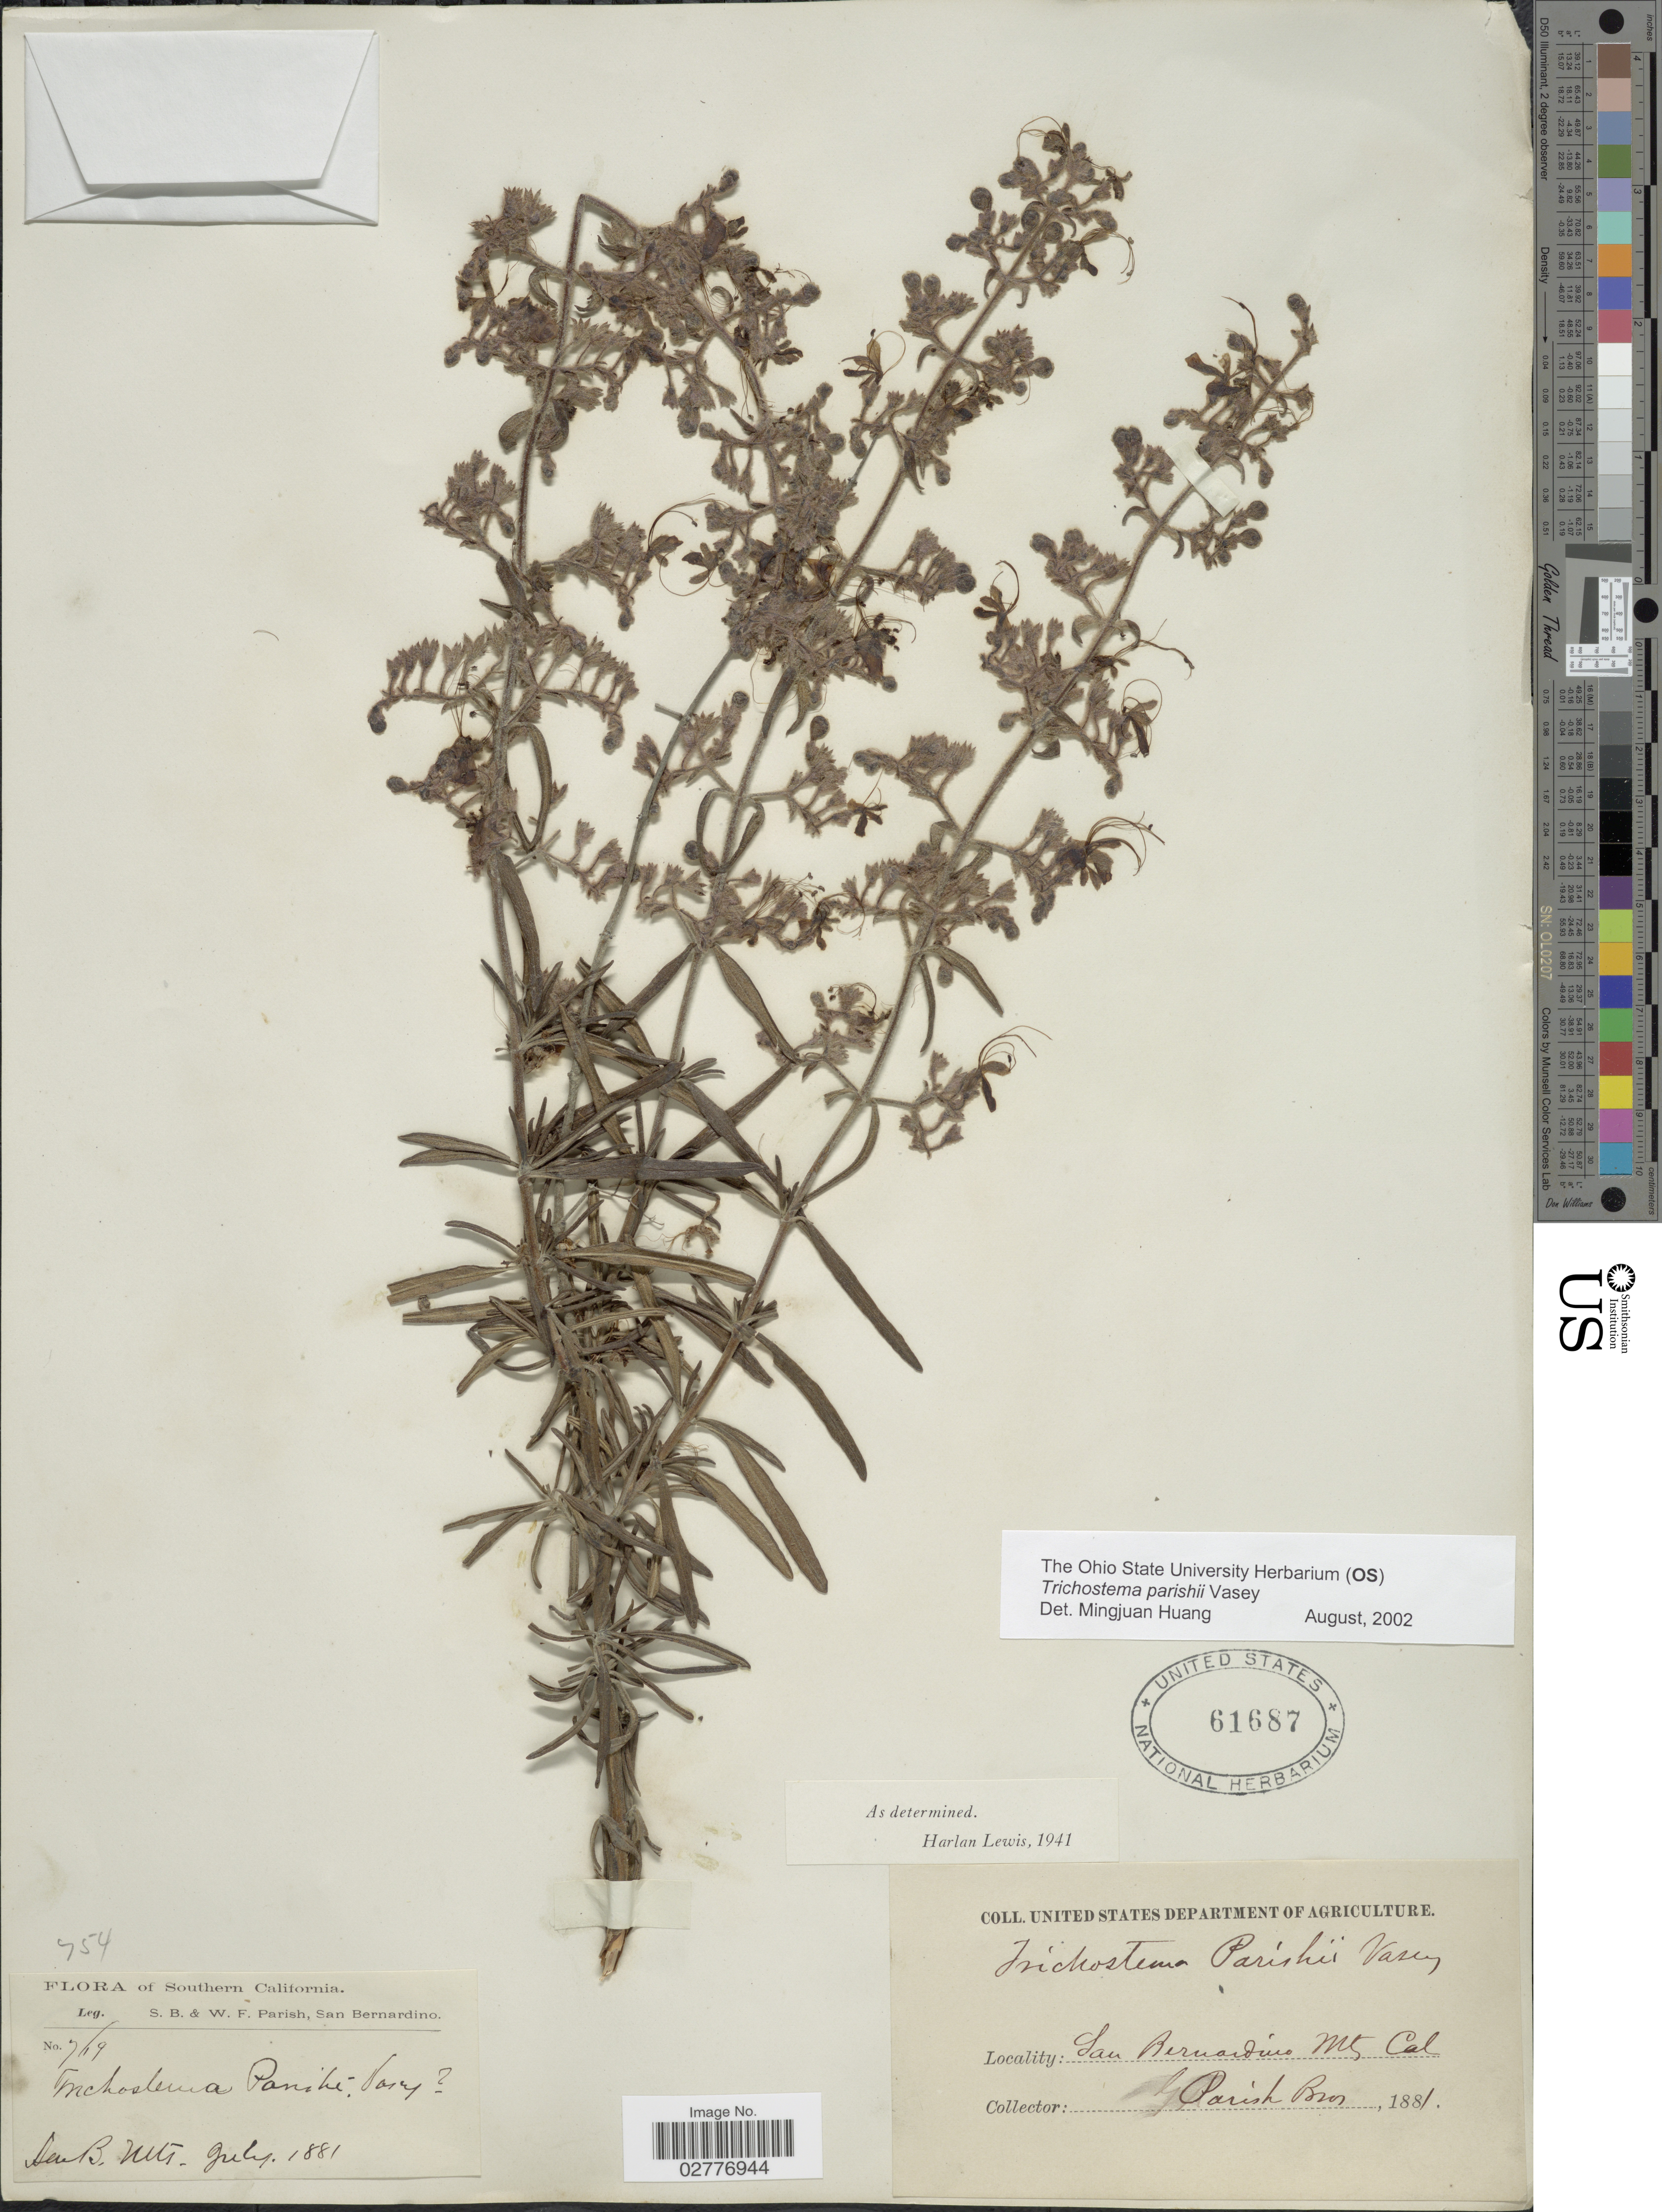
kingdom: Plantae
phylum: Tracheophyta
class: Magnoliopsida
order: Lamiales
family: Lamiaceae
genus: Trichostema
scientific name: Trichostema parishii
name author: Vasey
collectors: S. B. Parish & W. F. Parish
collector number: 769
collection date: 1881-07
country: United States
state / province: California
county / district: San Bernardino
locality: Southern California. San Bernardino Mts.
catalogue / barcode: US 61687